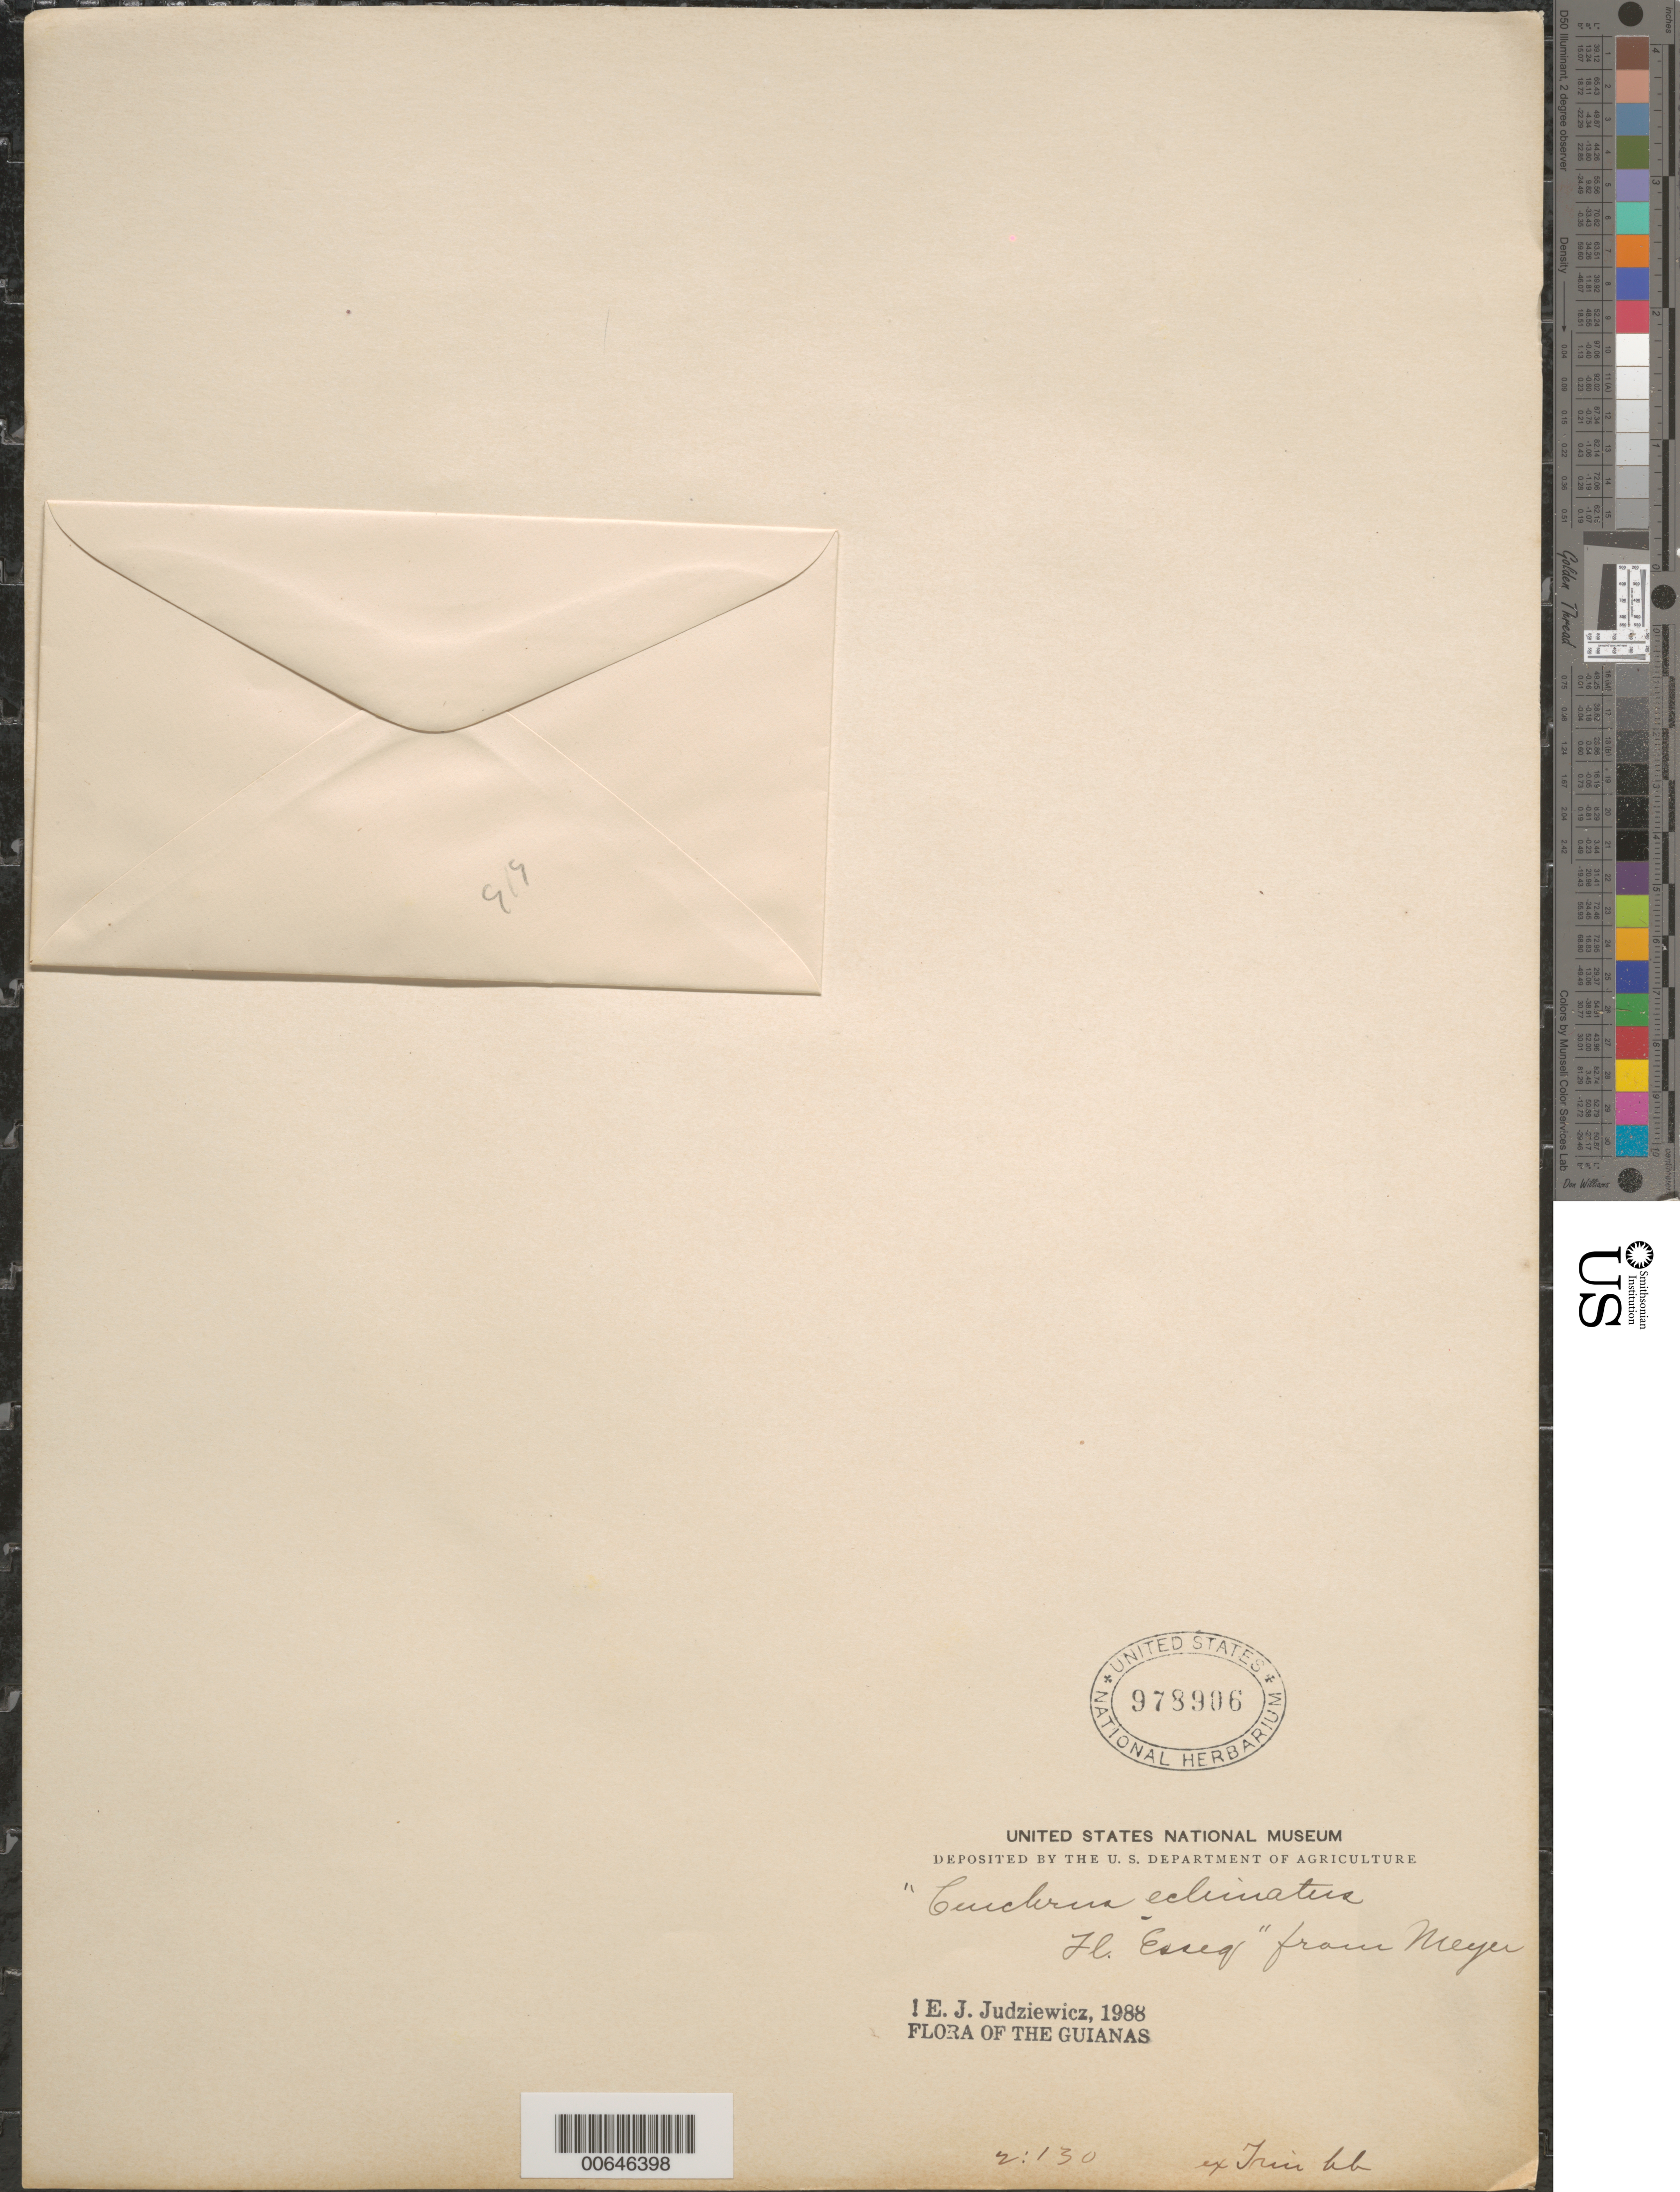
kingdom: Plantae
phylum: Tracheophyta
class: Liliopsida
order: Poales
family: Poaceae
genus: Cenchrus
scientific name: Cenchrus echinatus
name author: L.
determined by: Judziewicz, E. J.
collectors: G. F. W. Meyer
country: Guyana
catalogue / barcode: US 978906